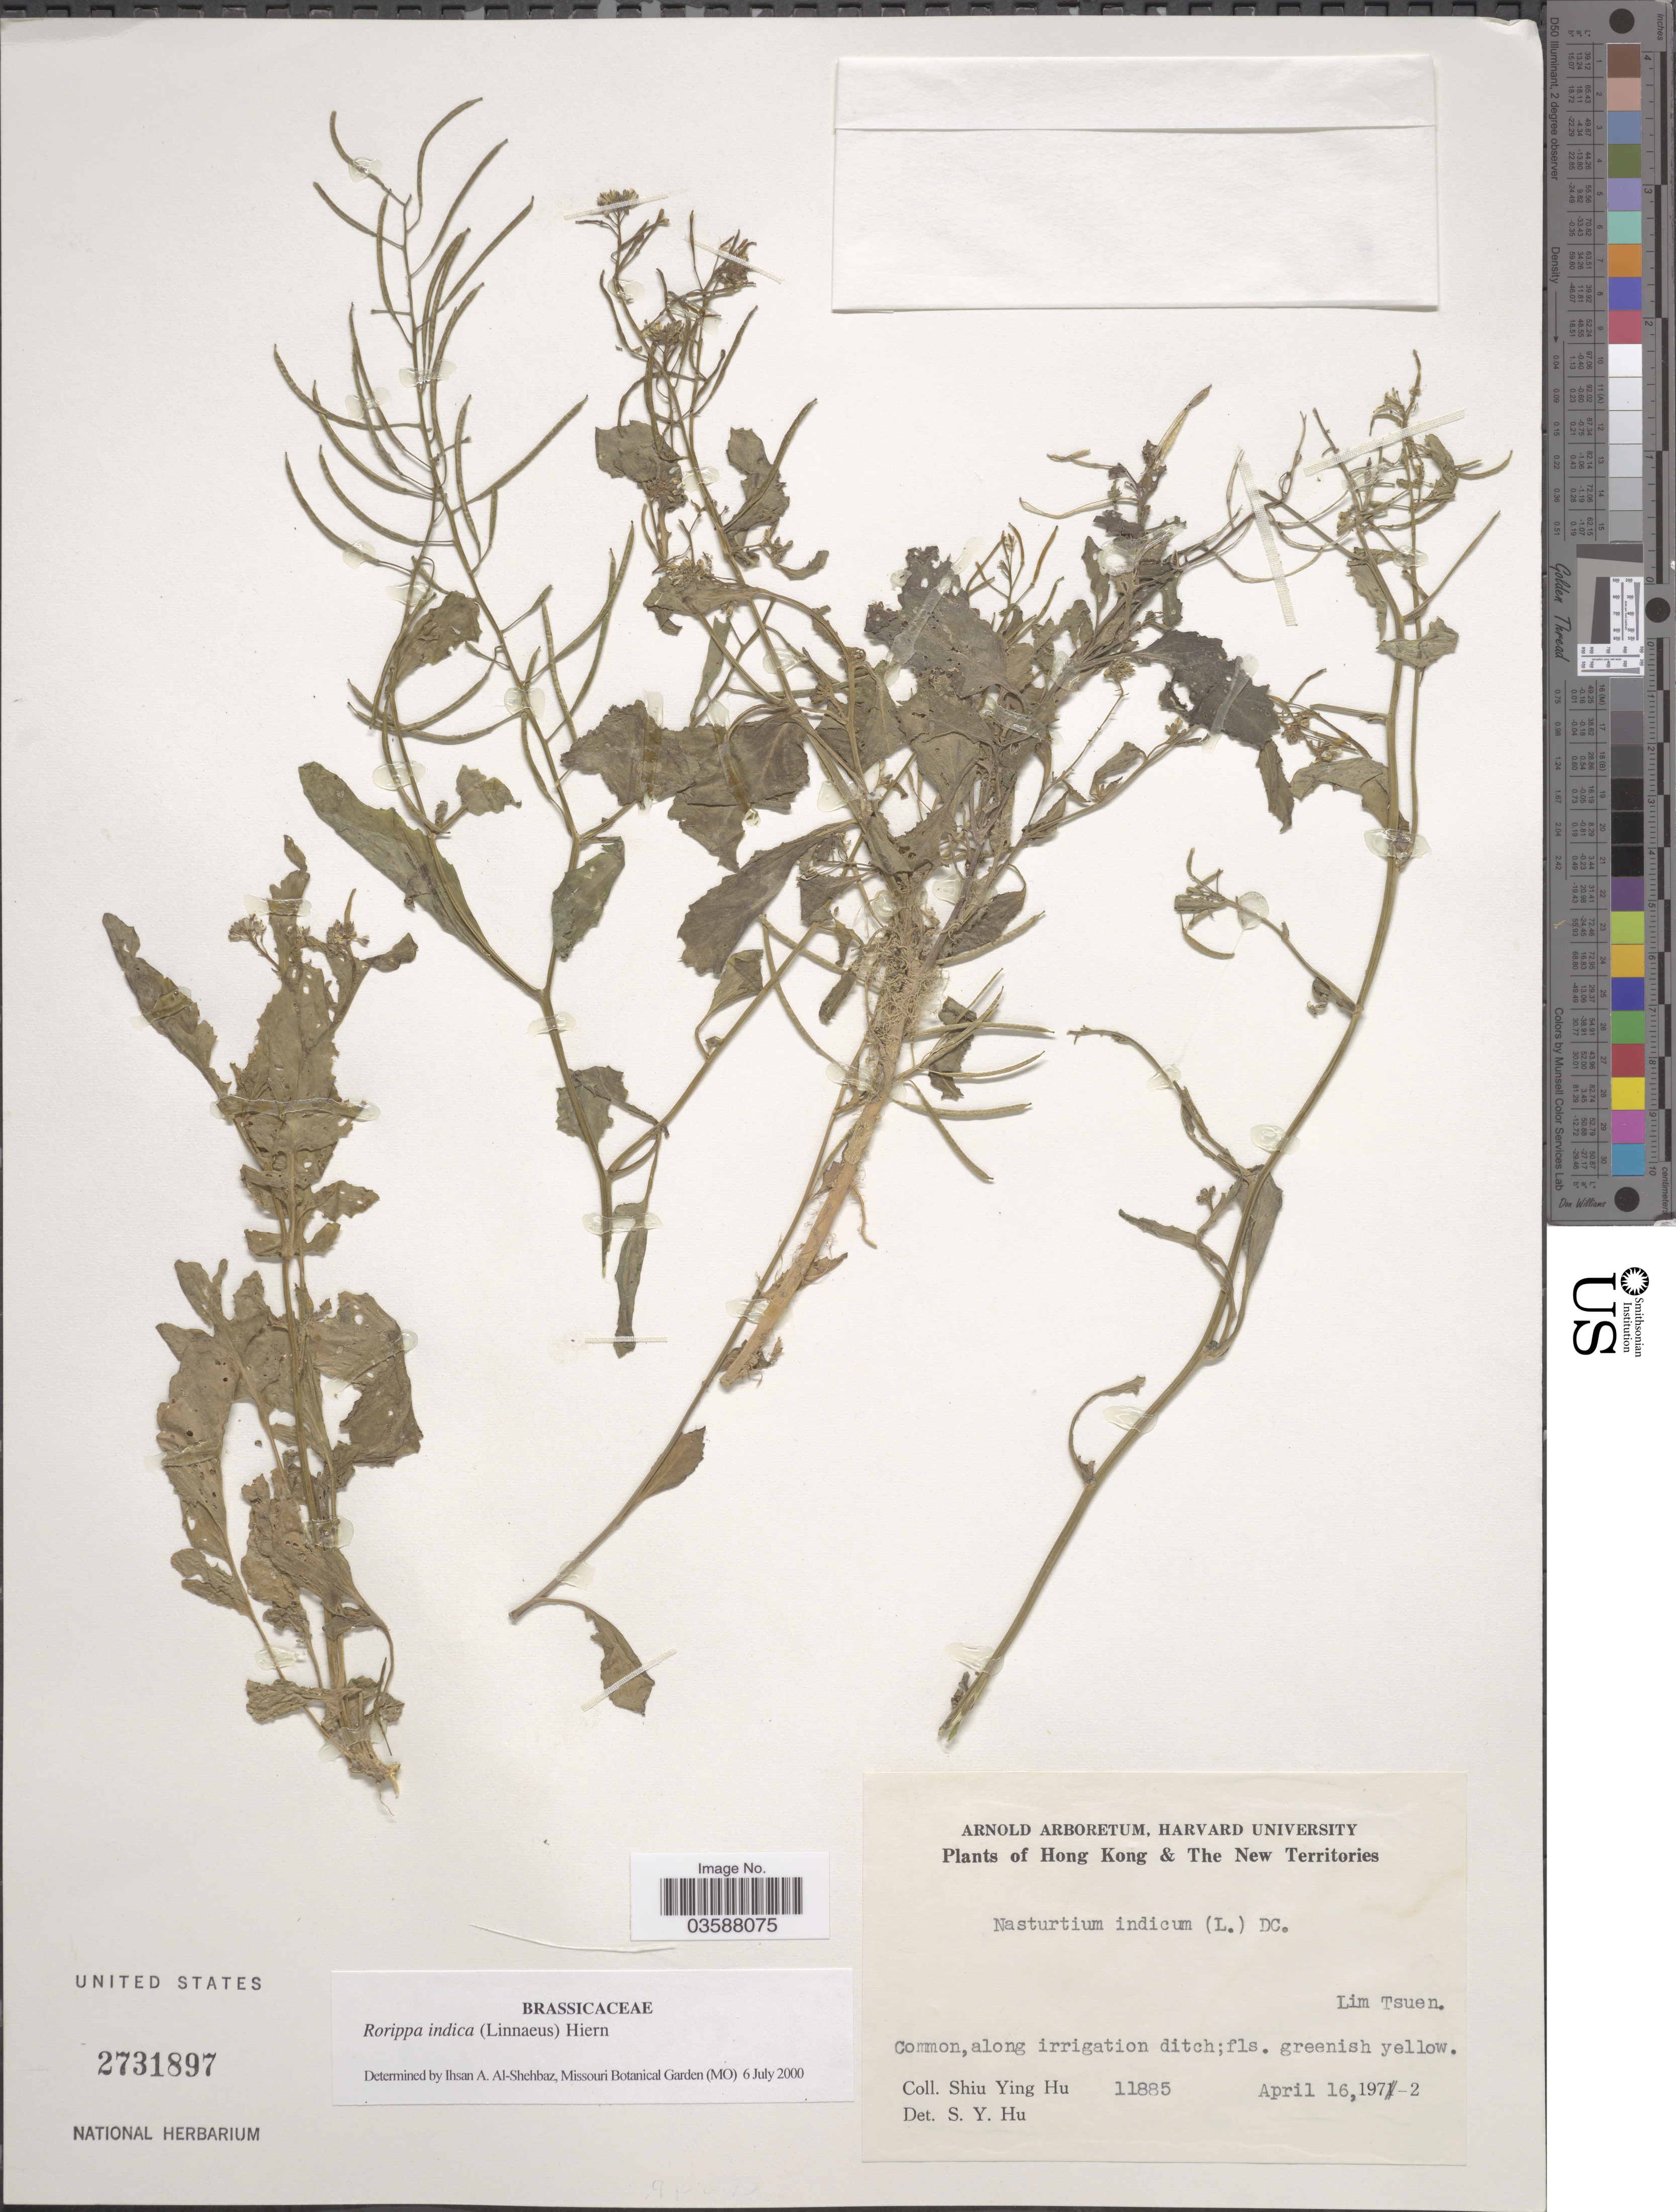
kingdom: Plantae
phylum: Tracheophyta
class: Magnoliopsida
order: Brassicales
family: Brassicaceae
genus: Rorippa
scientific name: Rorippa indica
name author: (L.) Hiern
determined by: Al-Shehbaz, I. A., (MO), Missouri Botanical Garden (UNITED STATES)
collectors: S. Y. Hu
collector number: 11885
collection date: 1972-04-16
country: China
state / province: Hong Kong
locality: The New Territories. Lim Tsuen.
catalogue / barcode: US 2731897